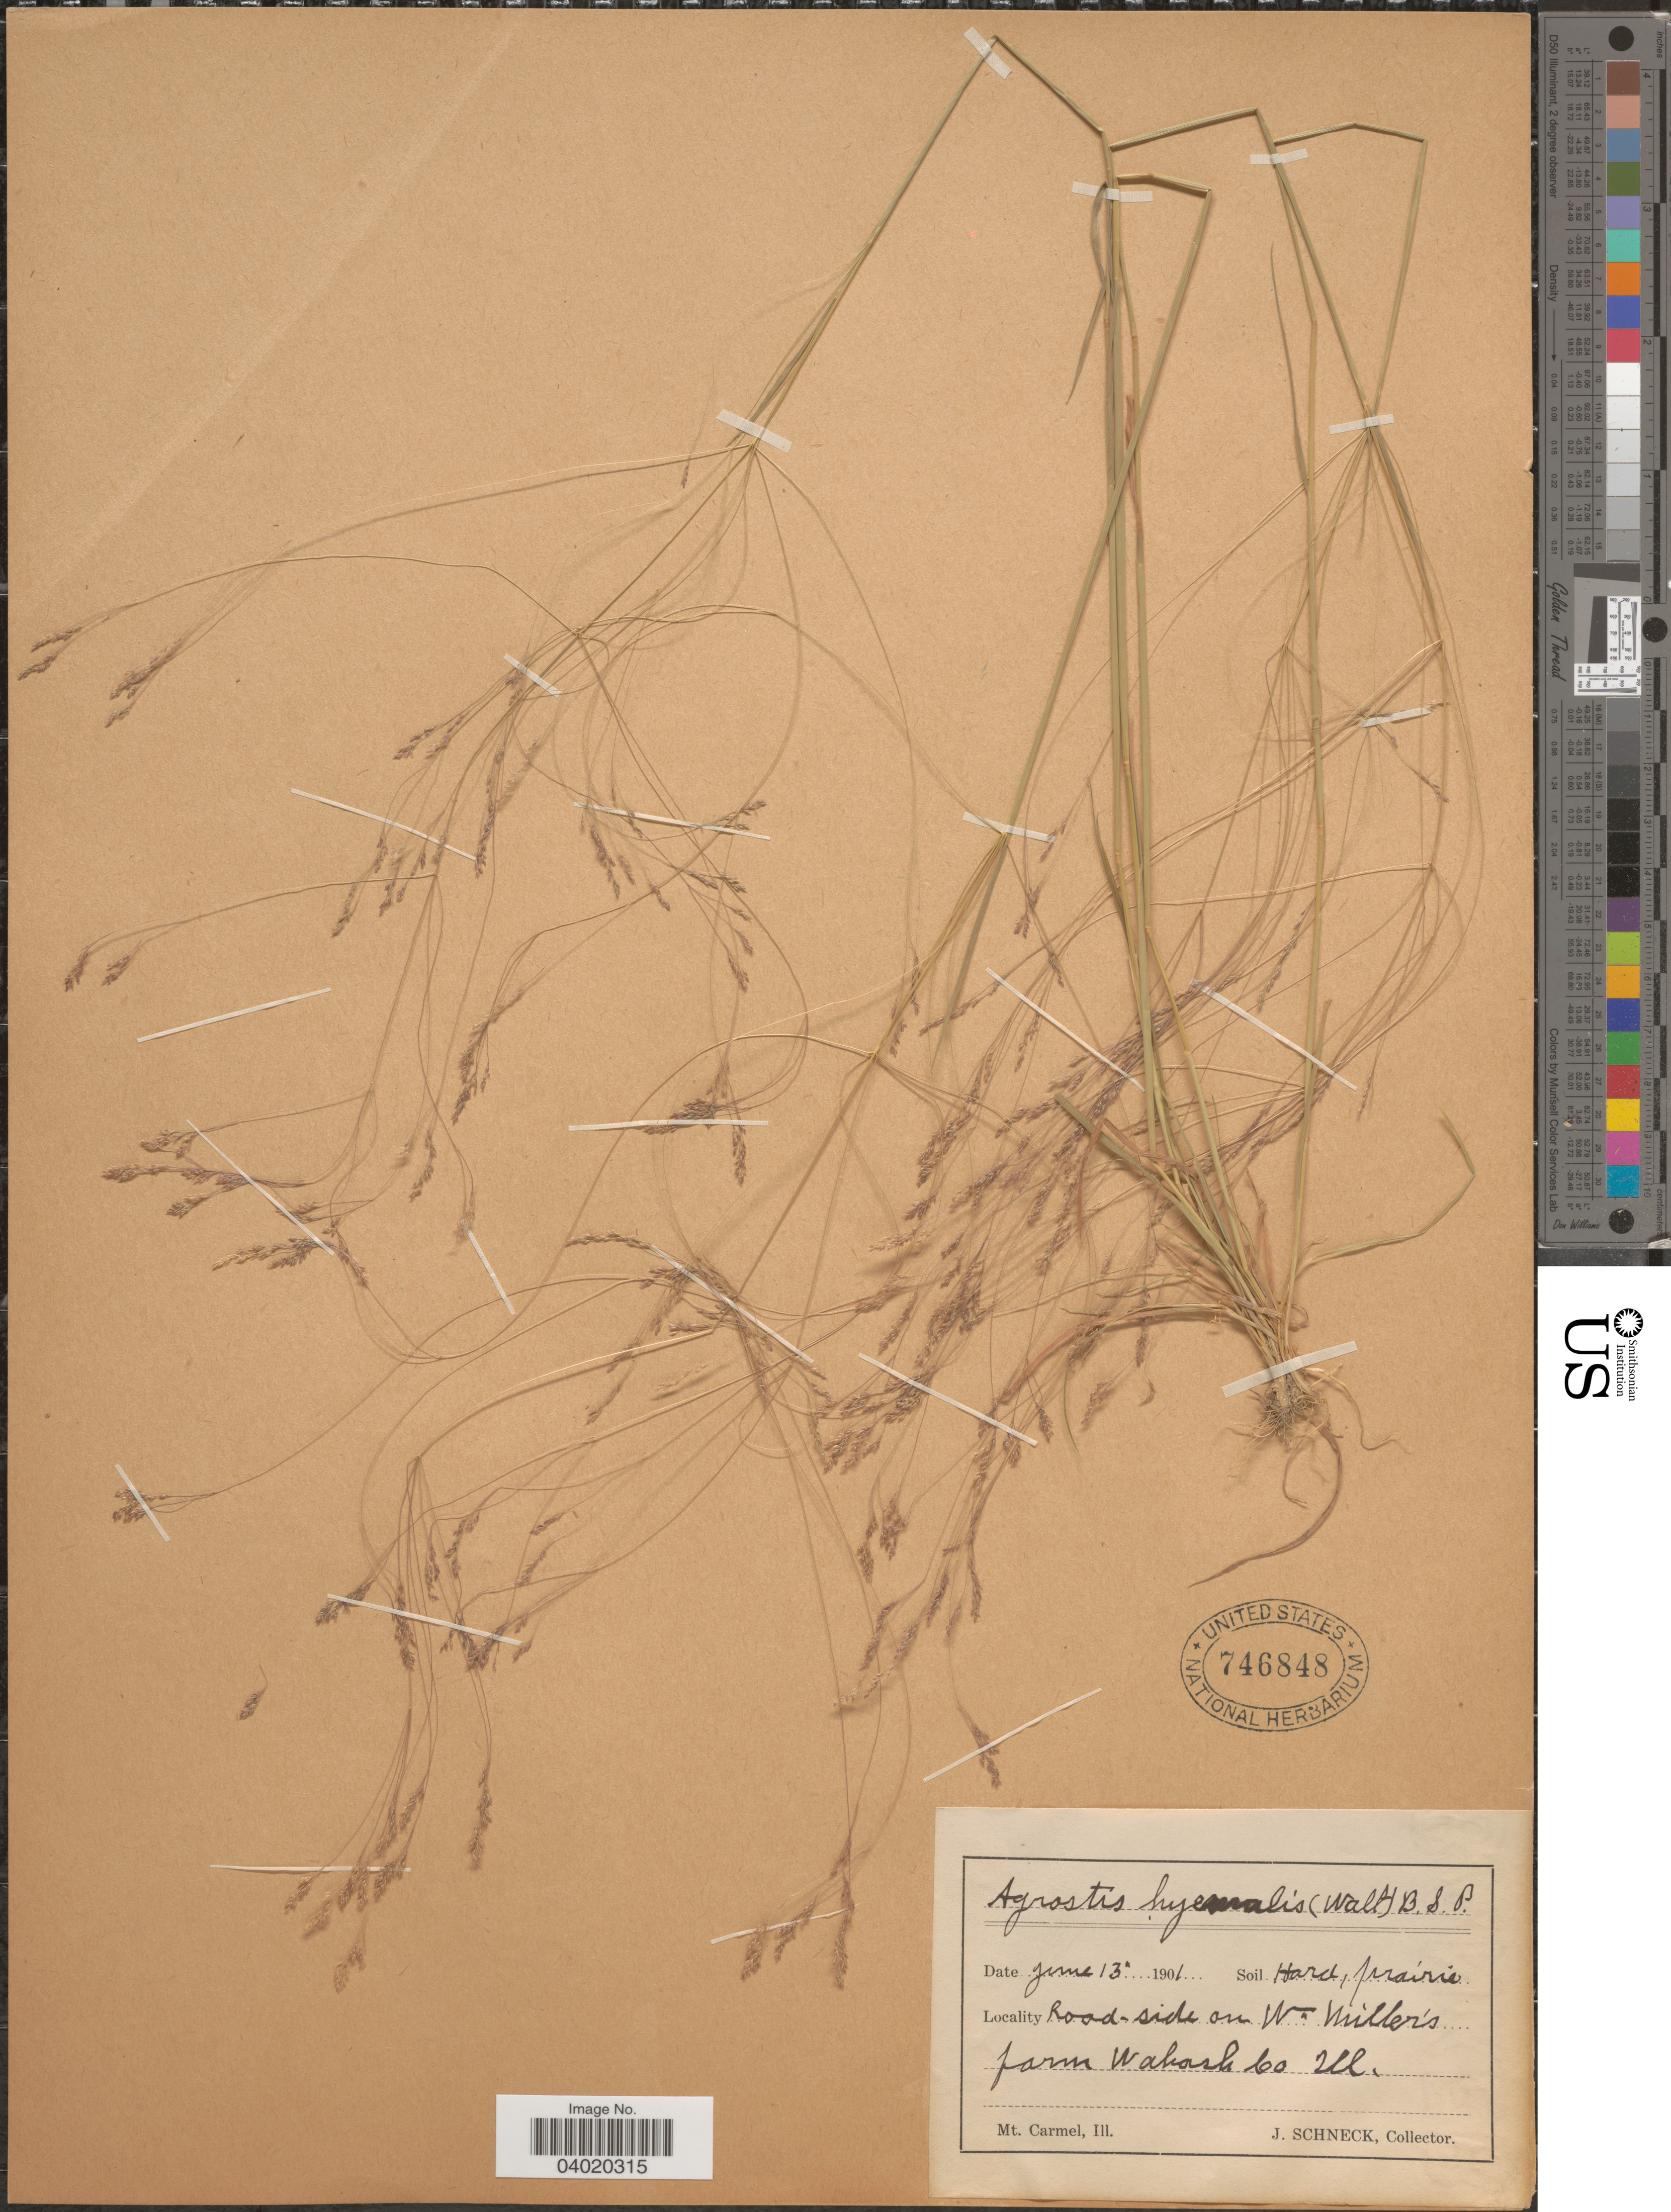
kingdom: Plantae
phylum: Tracheophyta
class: Liliopsida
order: Poales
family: Poaceae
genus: Agrostis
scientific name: Agrostis hyemalis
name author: (Walter) Britton et al.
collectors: J. Schneck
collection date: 1901-06-13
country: United States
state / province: Illinois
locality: Road-side on W. Miller's farm Wabash Co.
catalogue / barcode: US 746848